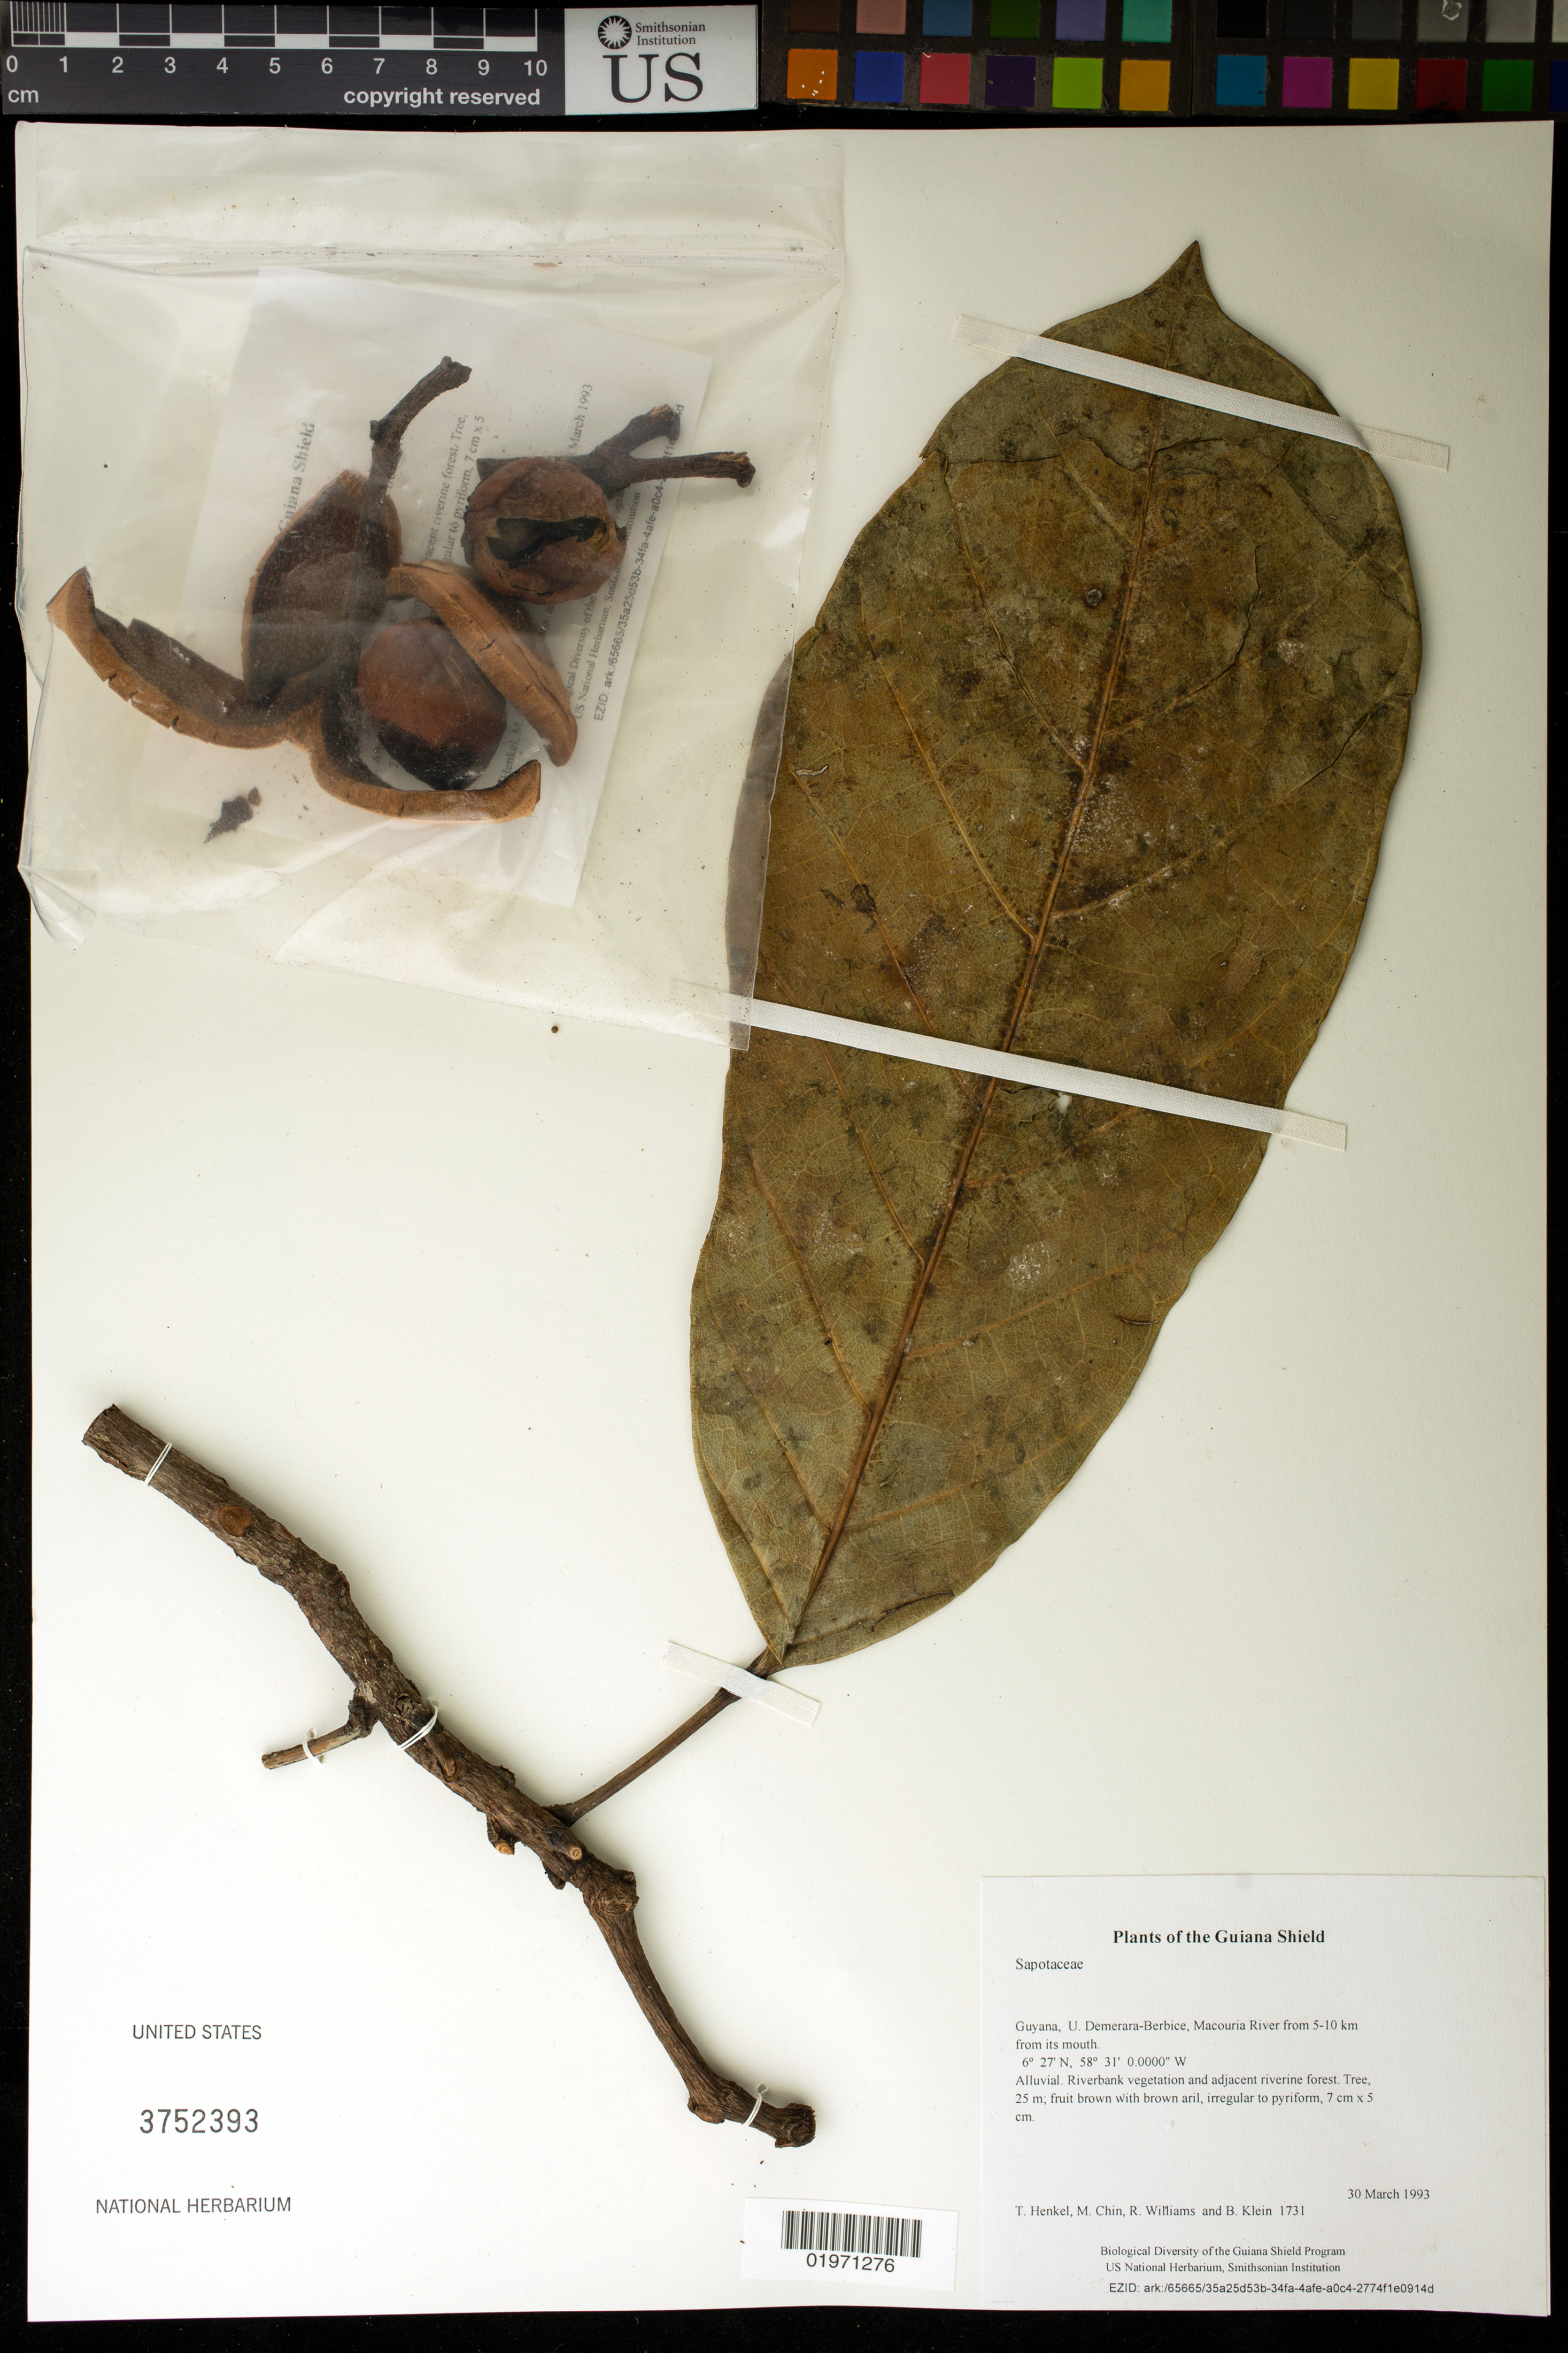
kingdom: Plantae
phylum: Tracheophyta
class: Magnoliopsida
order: Ericales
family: Sapotaceae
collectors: T. Henkel, M. Chin, R. Williams & B. Klein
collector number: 1731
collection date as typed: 30 March 1993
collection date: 1993-03-30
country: Guyana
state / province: U. Demerara-Berbice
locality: Macouria River from 5-10 km from its mouth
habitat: Alluvial. Riverbank vegetation and adjacent riverine forest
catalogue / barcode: US 3752393